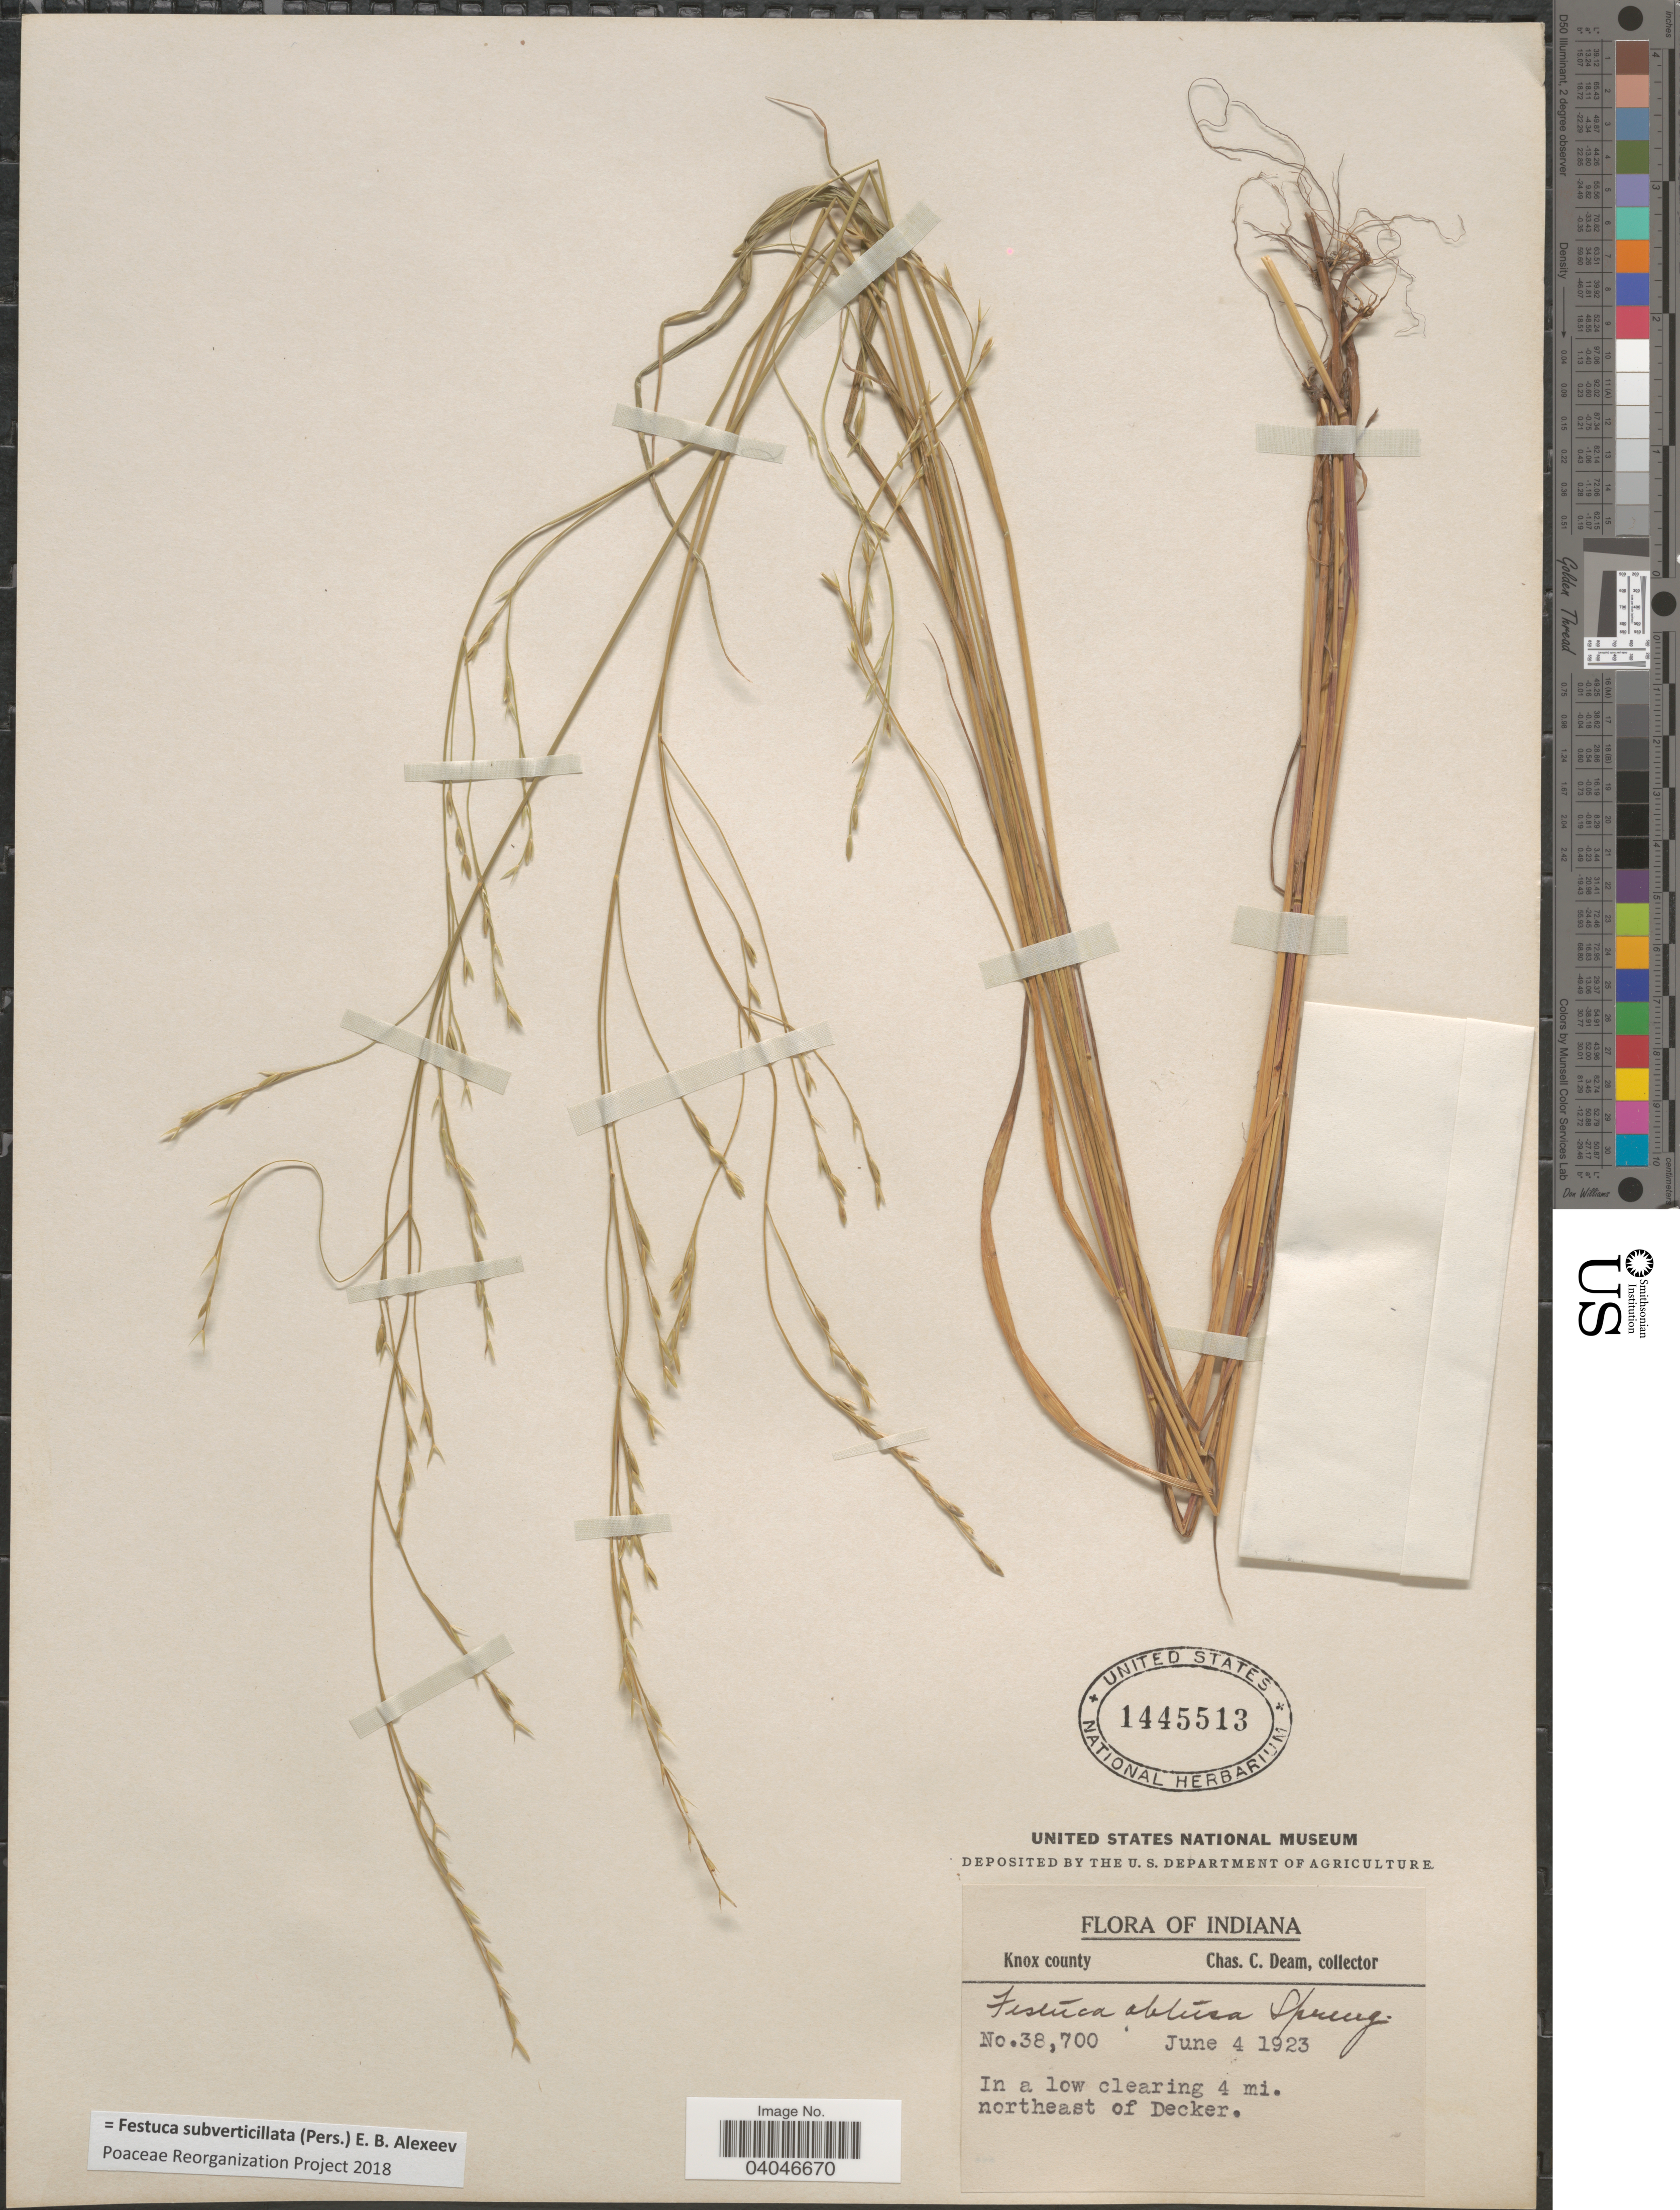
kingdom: Plantae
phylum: Tracheophyta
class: Liliopsida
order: Poales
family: Poaceae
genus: Festuca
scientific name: Festuca subverticillata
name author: (Pers.) E.B. Alexeev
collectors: C. C. Deam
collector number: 38700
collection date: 1923-06-04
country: United States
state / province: Indiana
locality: Knox county. In a low clearing 4 mi. northeast of Decker.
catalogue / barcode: US 1445513